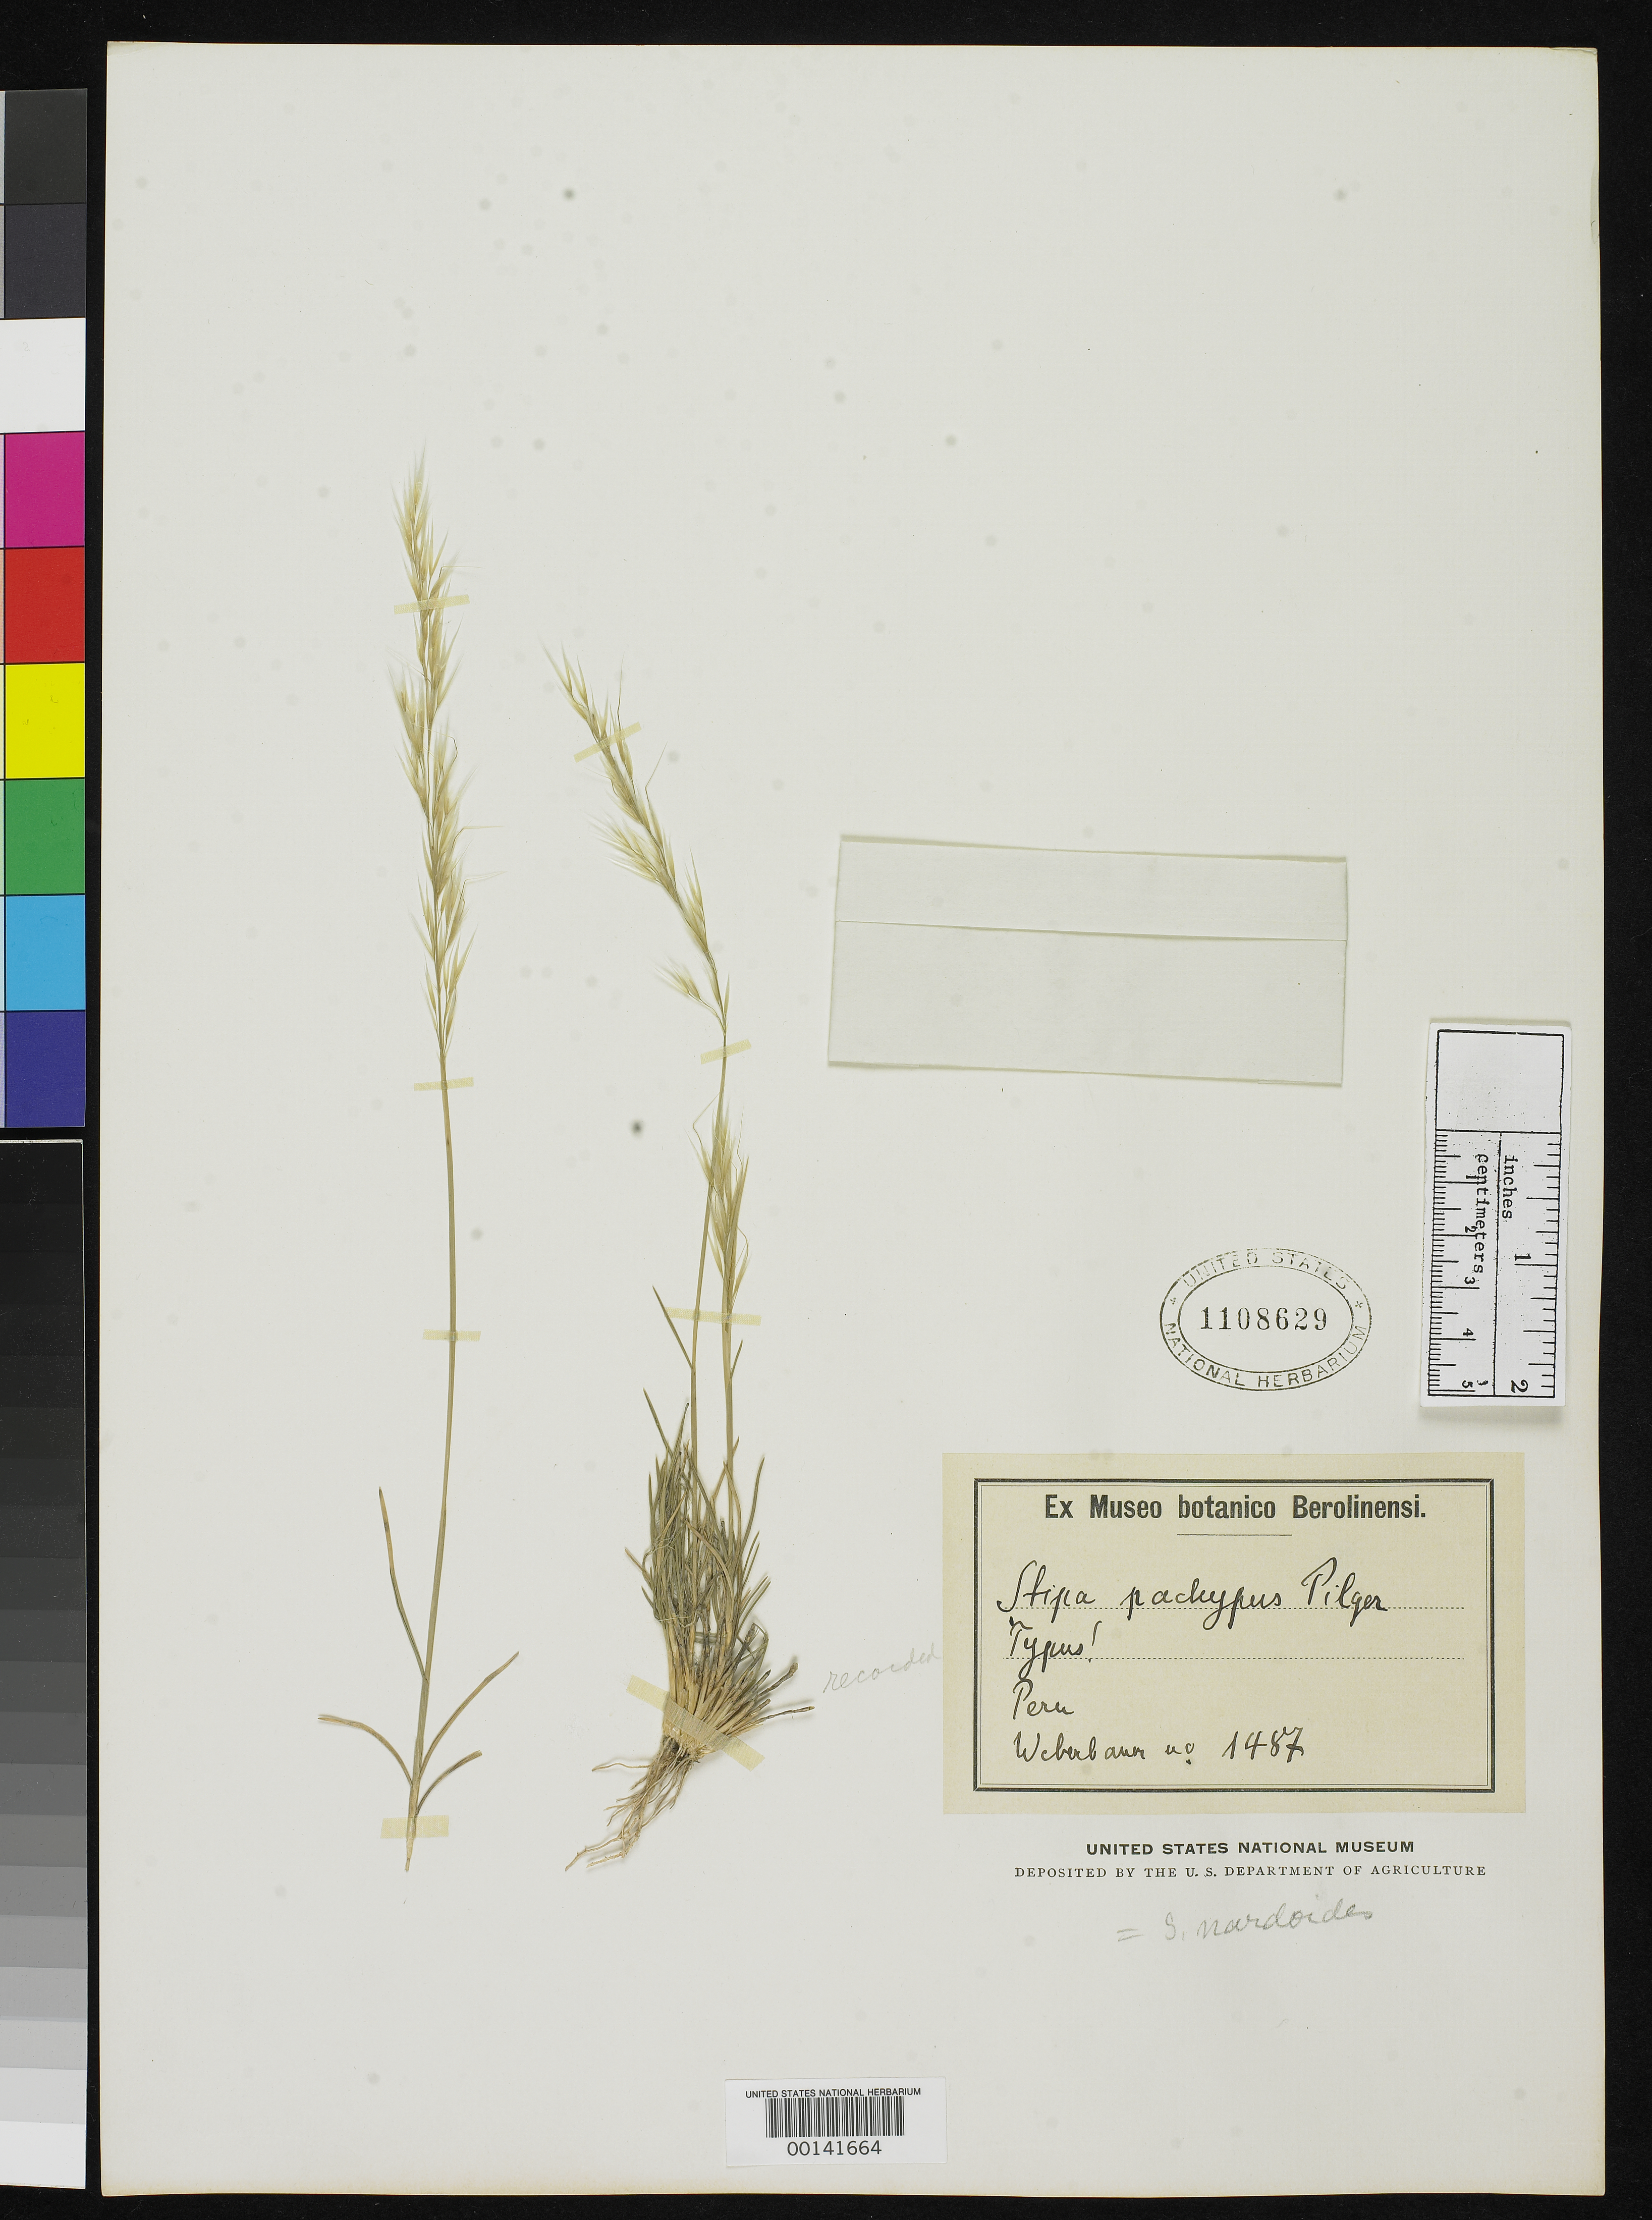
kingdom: Plantae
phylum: Tracheophyta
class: Liliopsida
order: Poales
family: Poaceae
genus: Stipa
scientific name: Stipa pachypus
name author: Pilg. in Engl.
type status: Isotype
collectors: A. Weberbauer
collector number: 1487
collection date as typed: Aug 1902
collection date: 1902-08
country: Peru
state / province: Arequipa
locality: Mollendo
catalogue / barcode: US 1108629